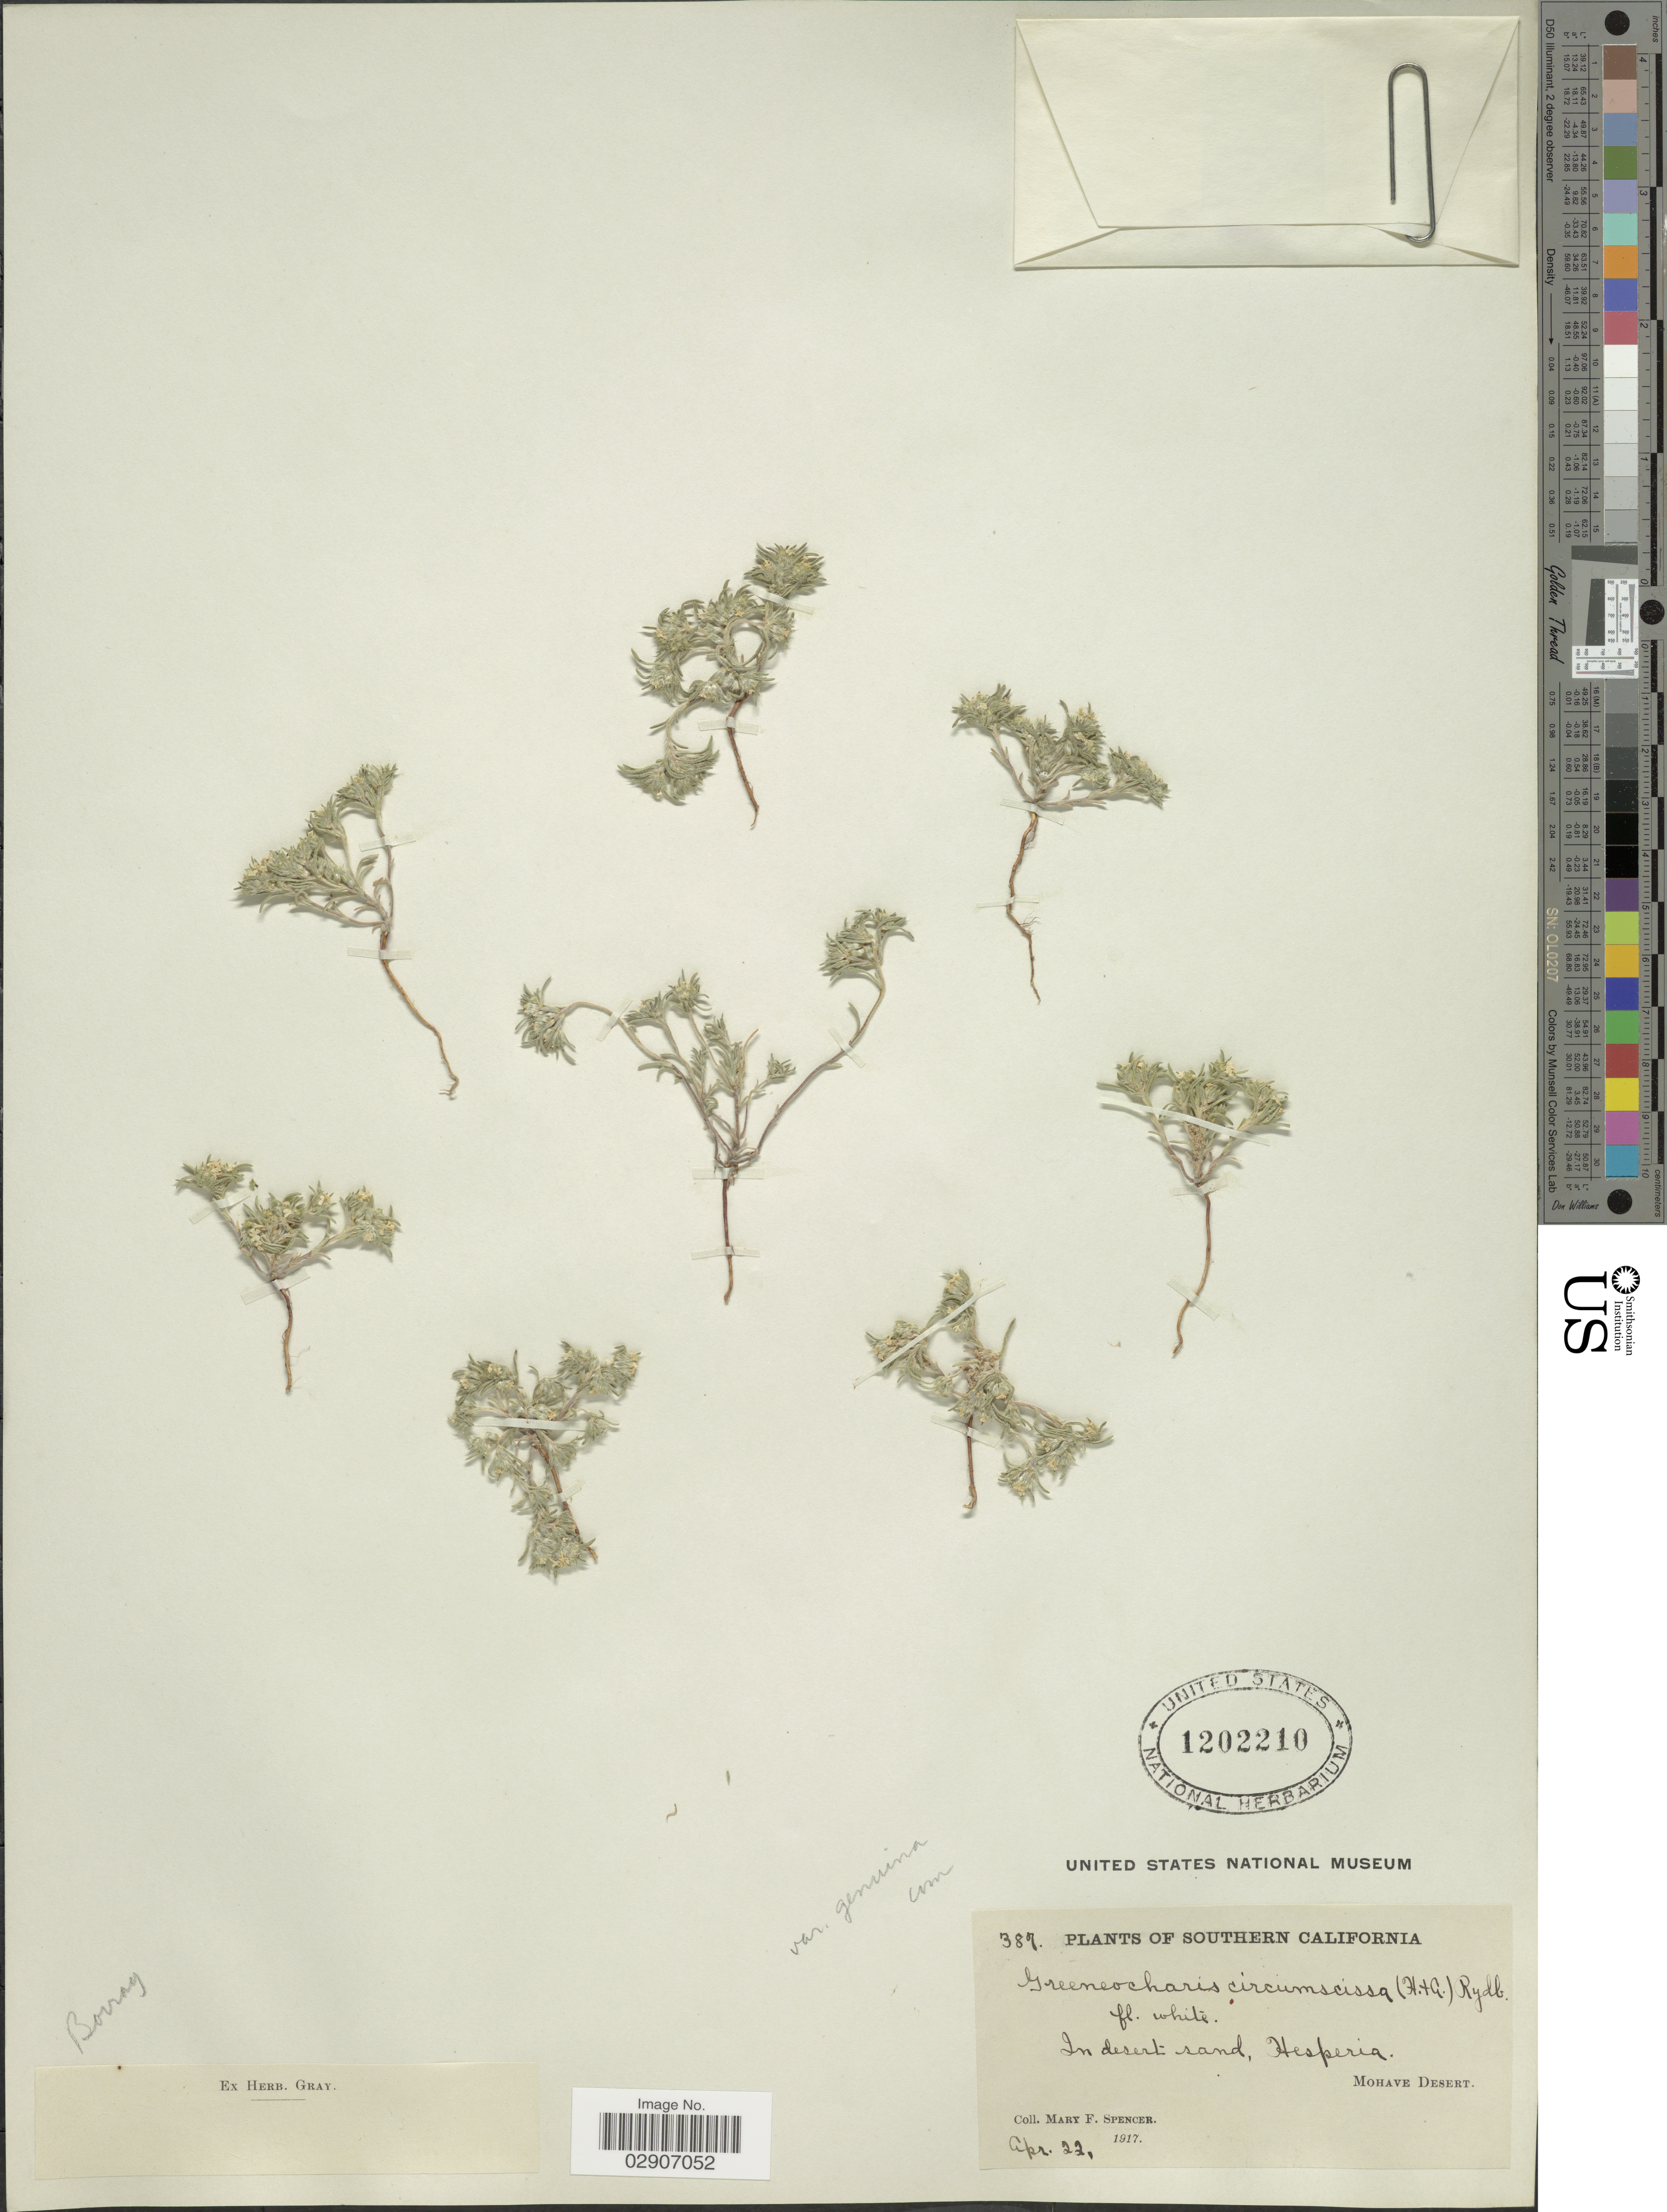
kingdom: Plantae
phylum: Tracheophyta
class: Magnoliopsida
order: Boraginales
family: Boraginaceae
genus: Cryptantha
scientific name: Cryptantha circumscissa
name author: (Hook. & Arn.) I.M. Johnst.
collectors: M. Spencer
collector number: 387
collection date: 1917-04-22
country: United States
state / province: California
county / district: Kern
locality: Southern California. In desert sand, Hesperia. Mohave Desert.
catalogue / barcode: US 1202210